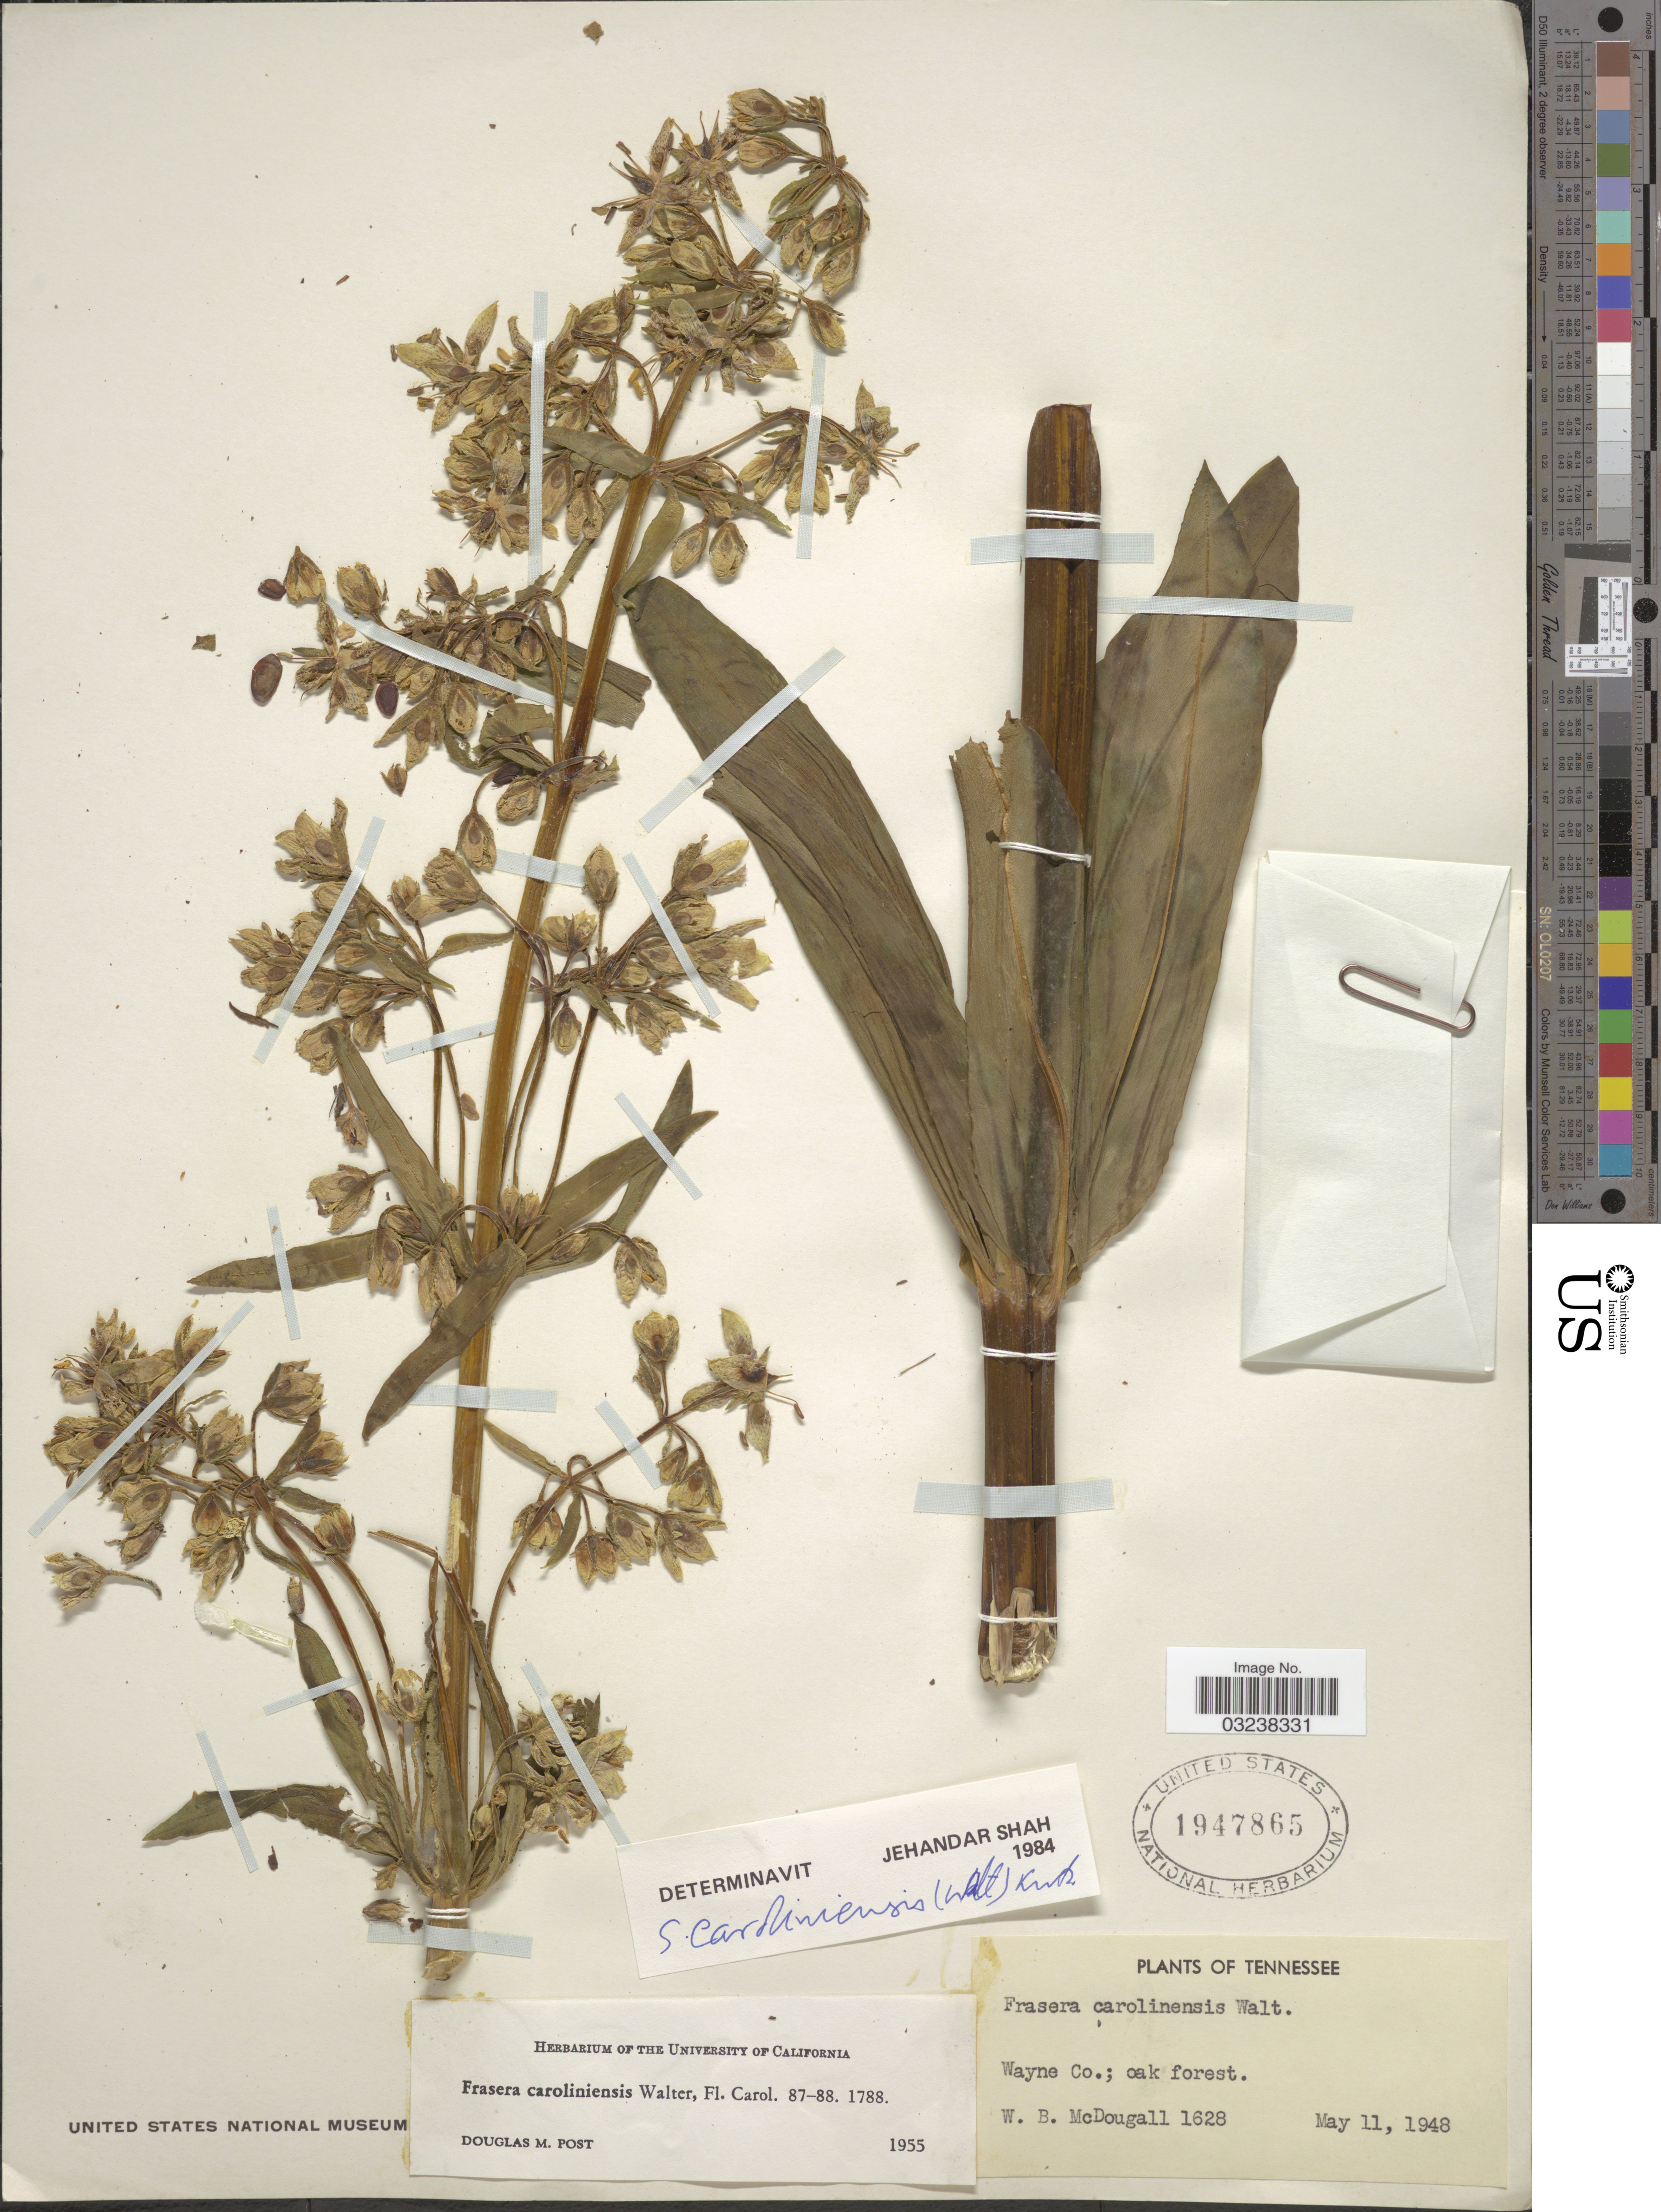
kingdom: Plantae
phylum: Tracheophyta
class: Magnoliopsida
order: Gentianales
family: Gentianaceae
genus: Swertia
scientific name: Swertia caroliniensis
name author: (Walter) Kuntze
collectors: W. B. McDougall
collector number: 1628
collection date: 1948-05-11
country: United States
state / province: Tennessee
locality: Wayne Co.: oak forest.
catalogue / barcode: US 1947865